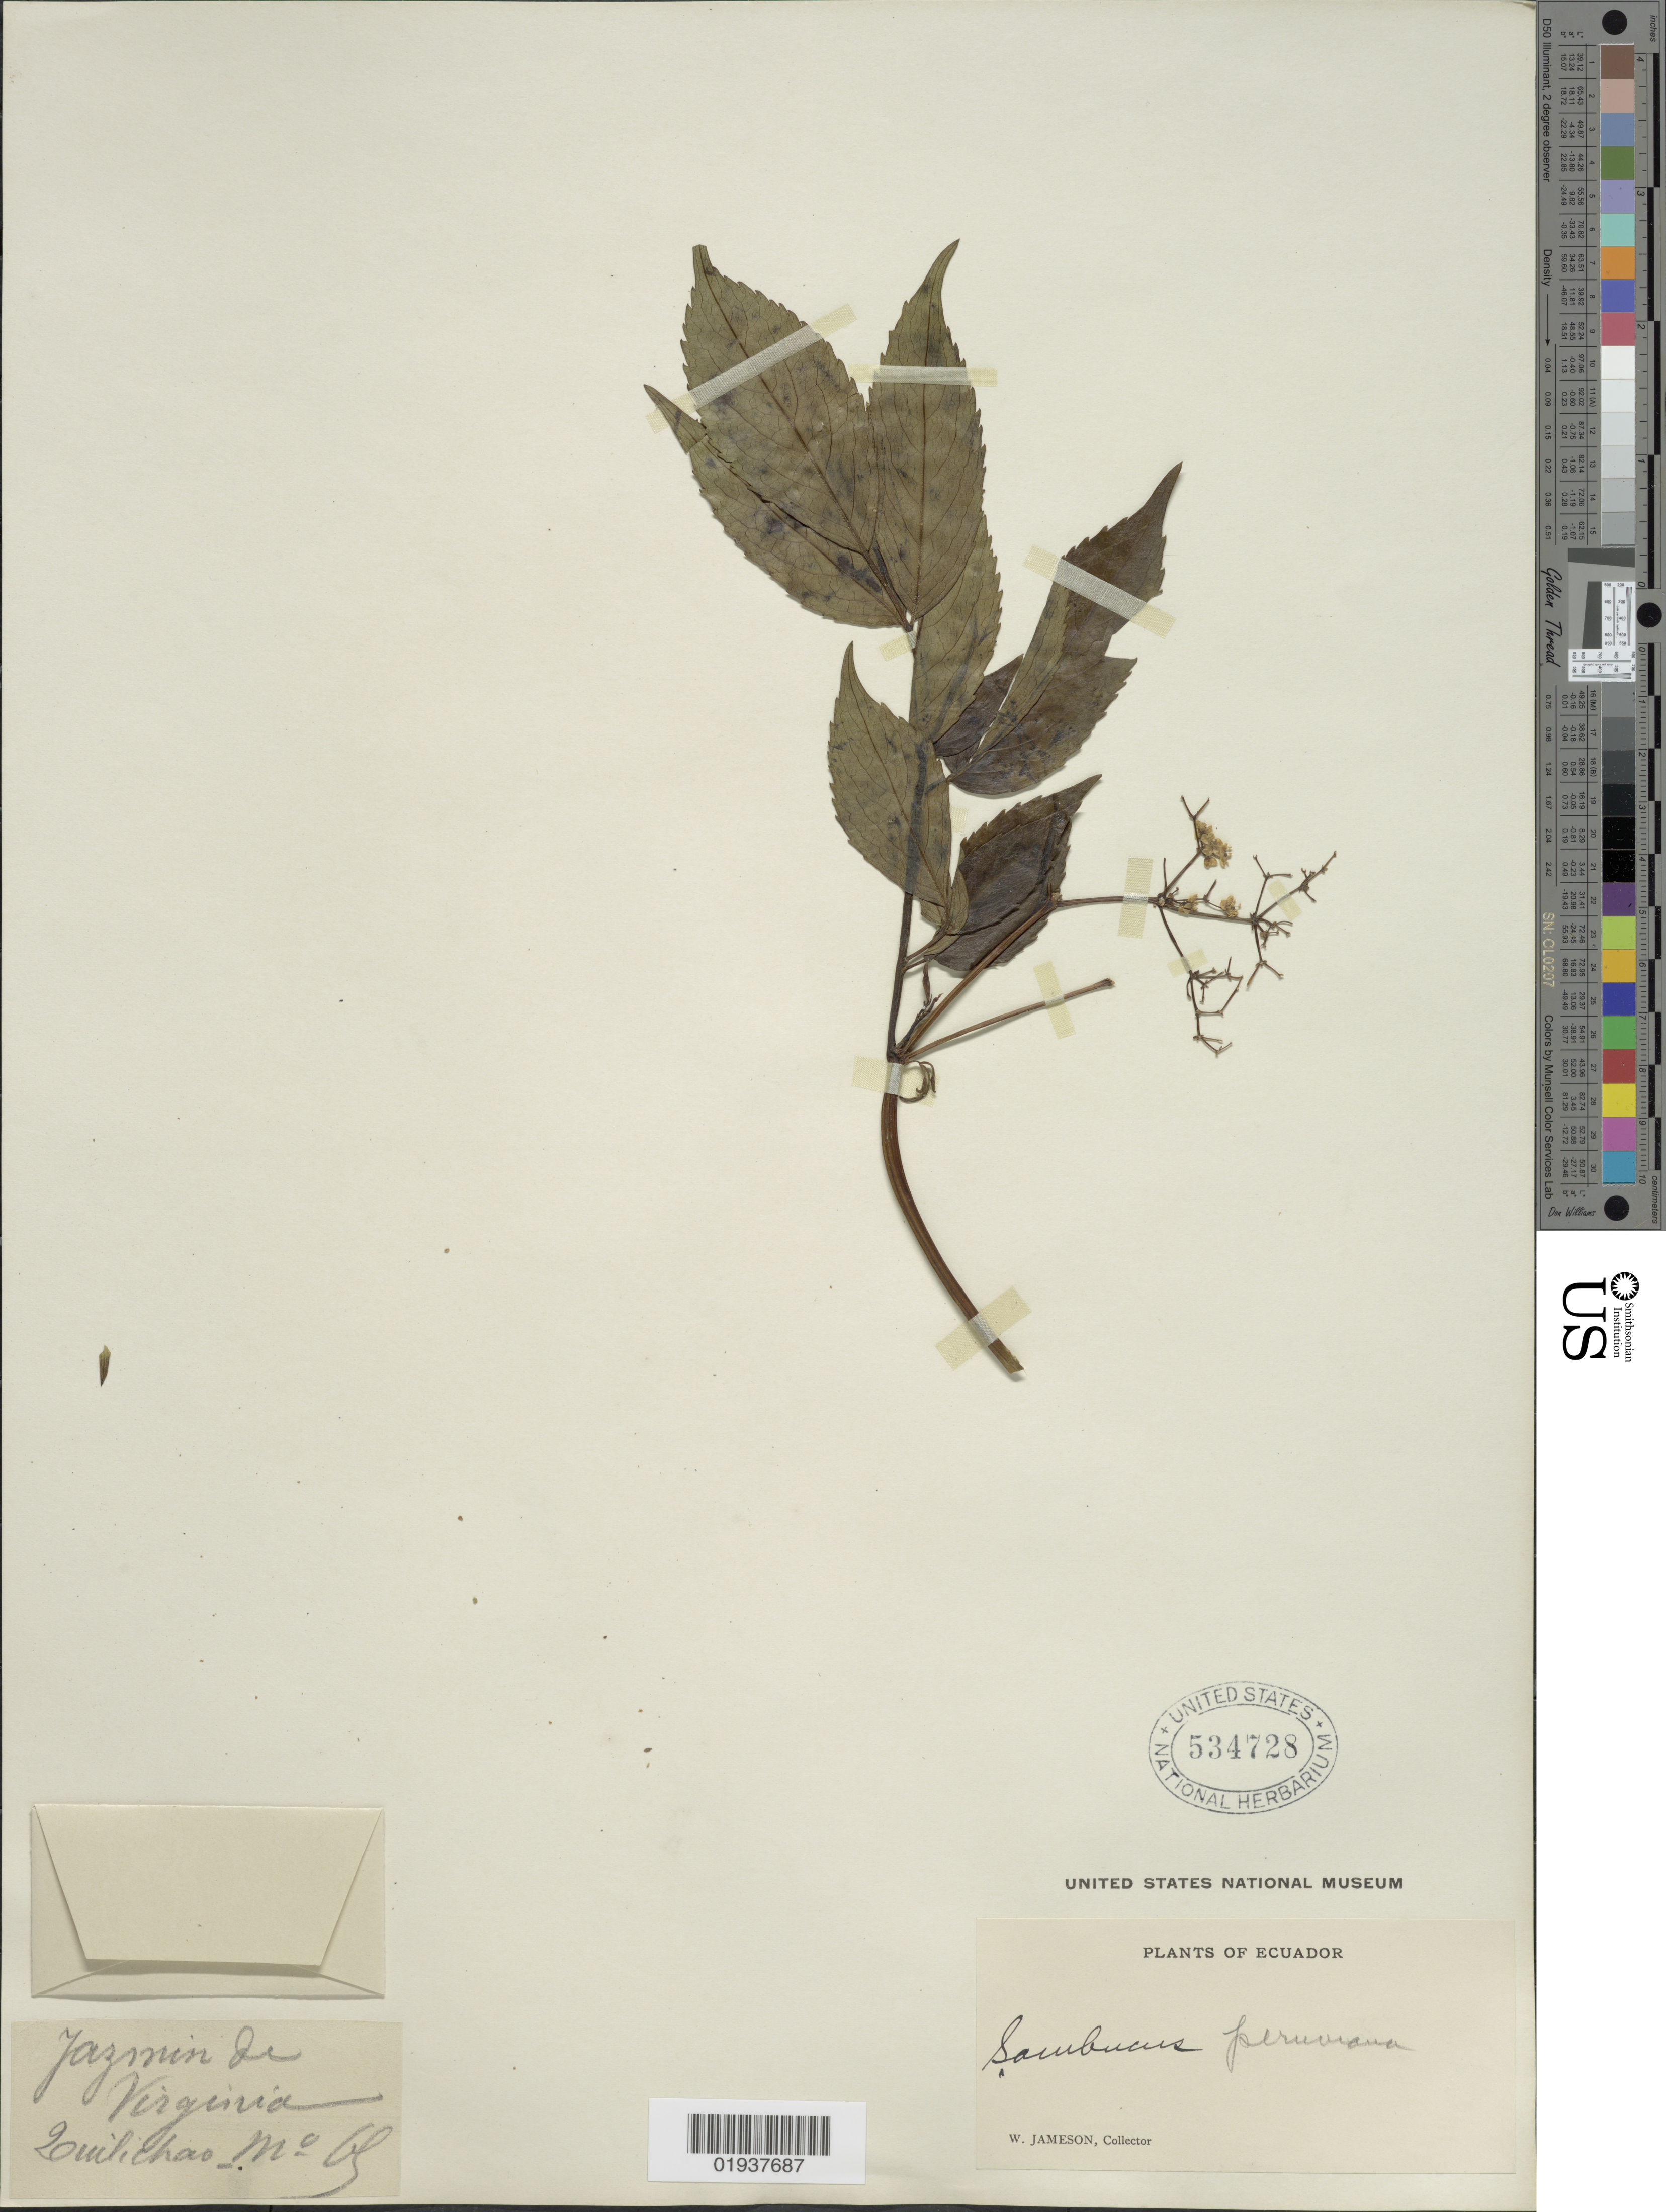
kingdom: Plantae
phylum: Tracheophyta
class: Magnoliopsida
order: Dipsacales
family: Viburnaceae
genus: Sambucus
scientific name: Sambucus canadensis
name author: L.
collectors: W. Jameson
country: Ecuador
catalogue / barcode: US 534728